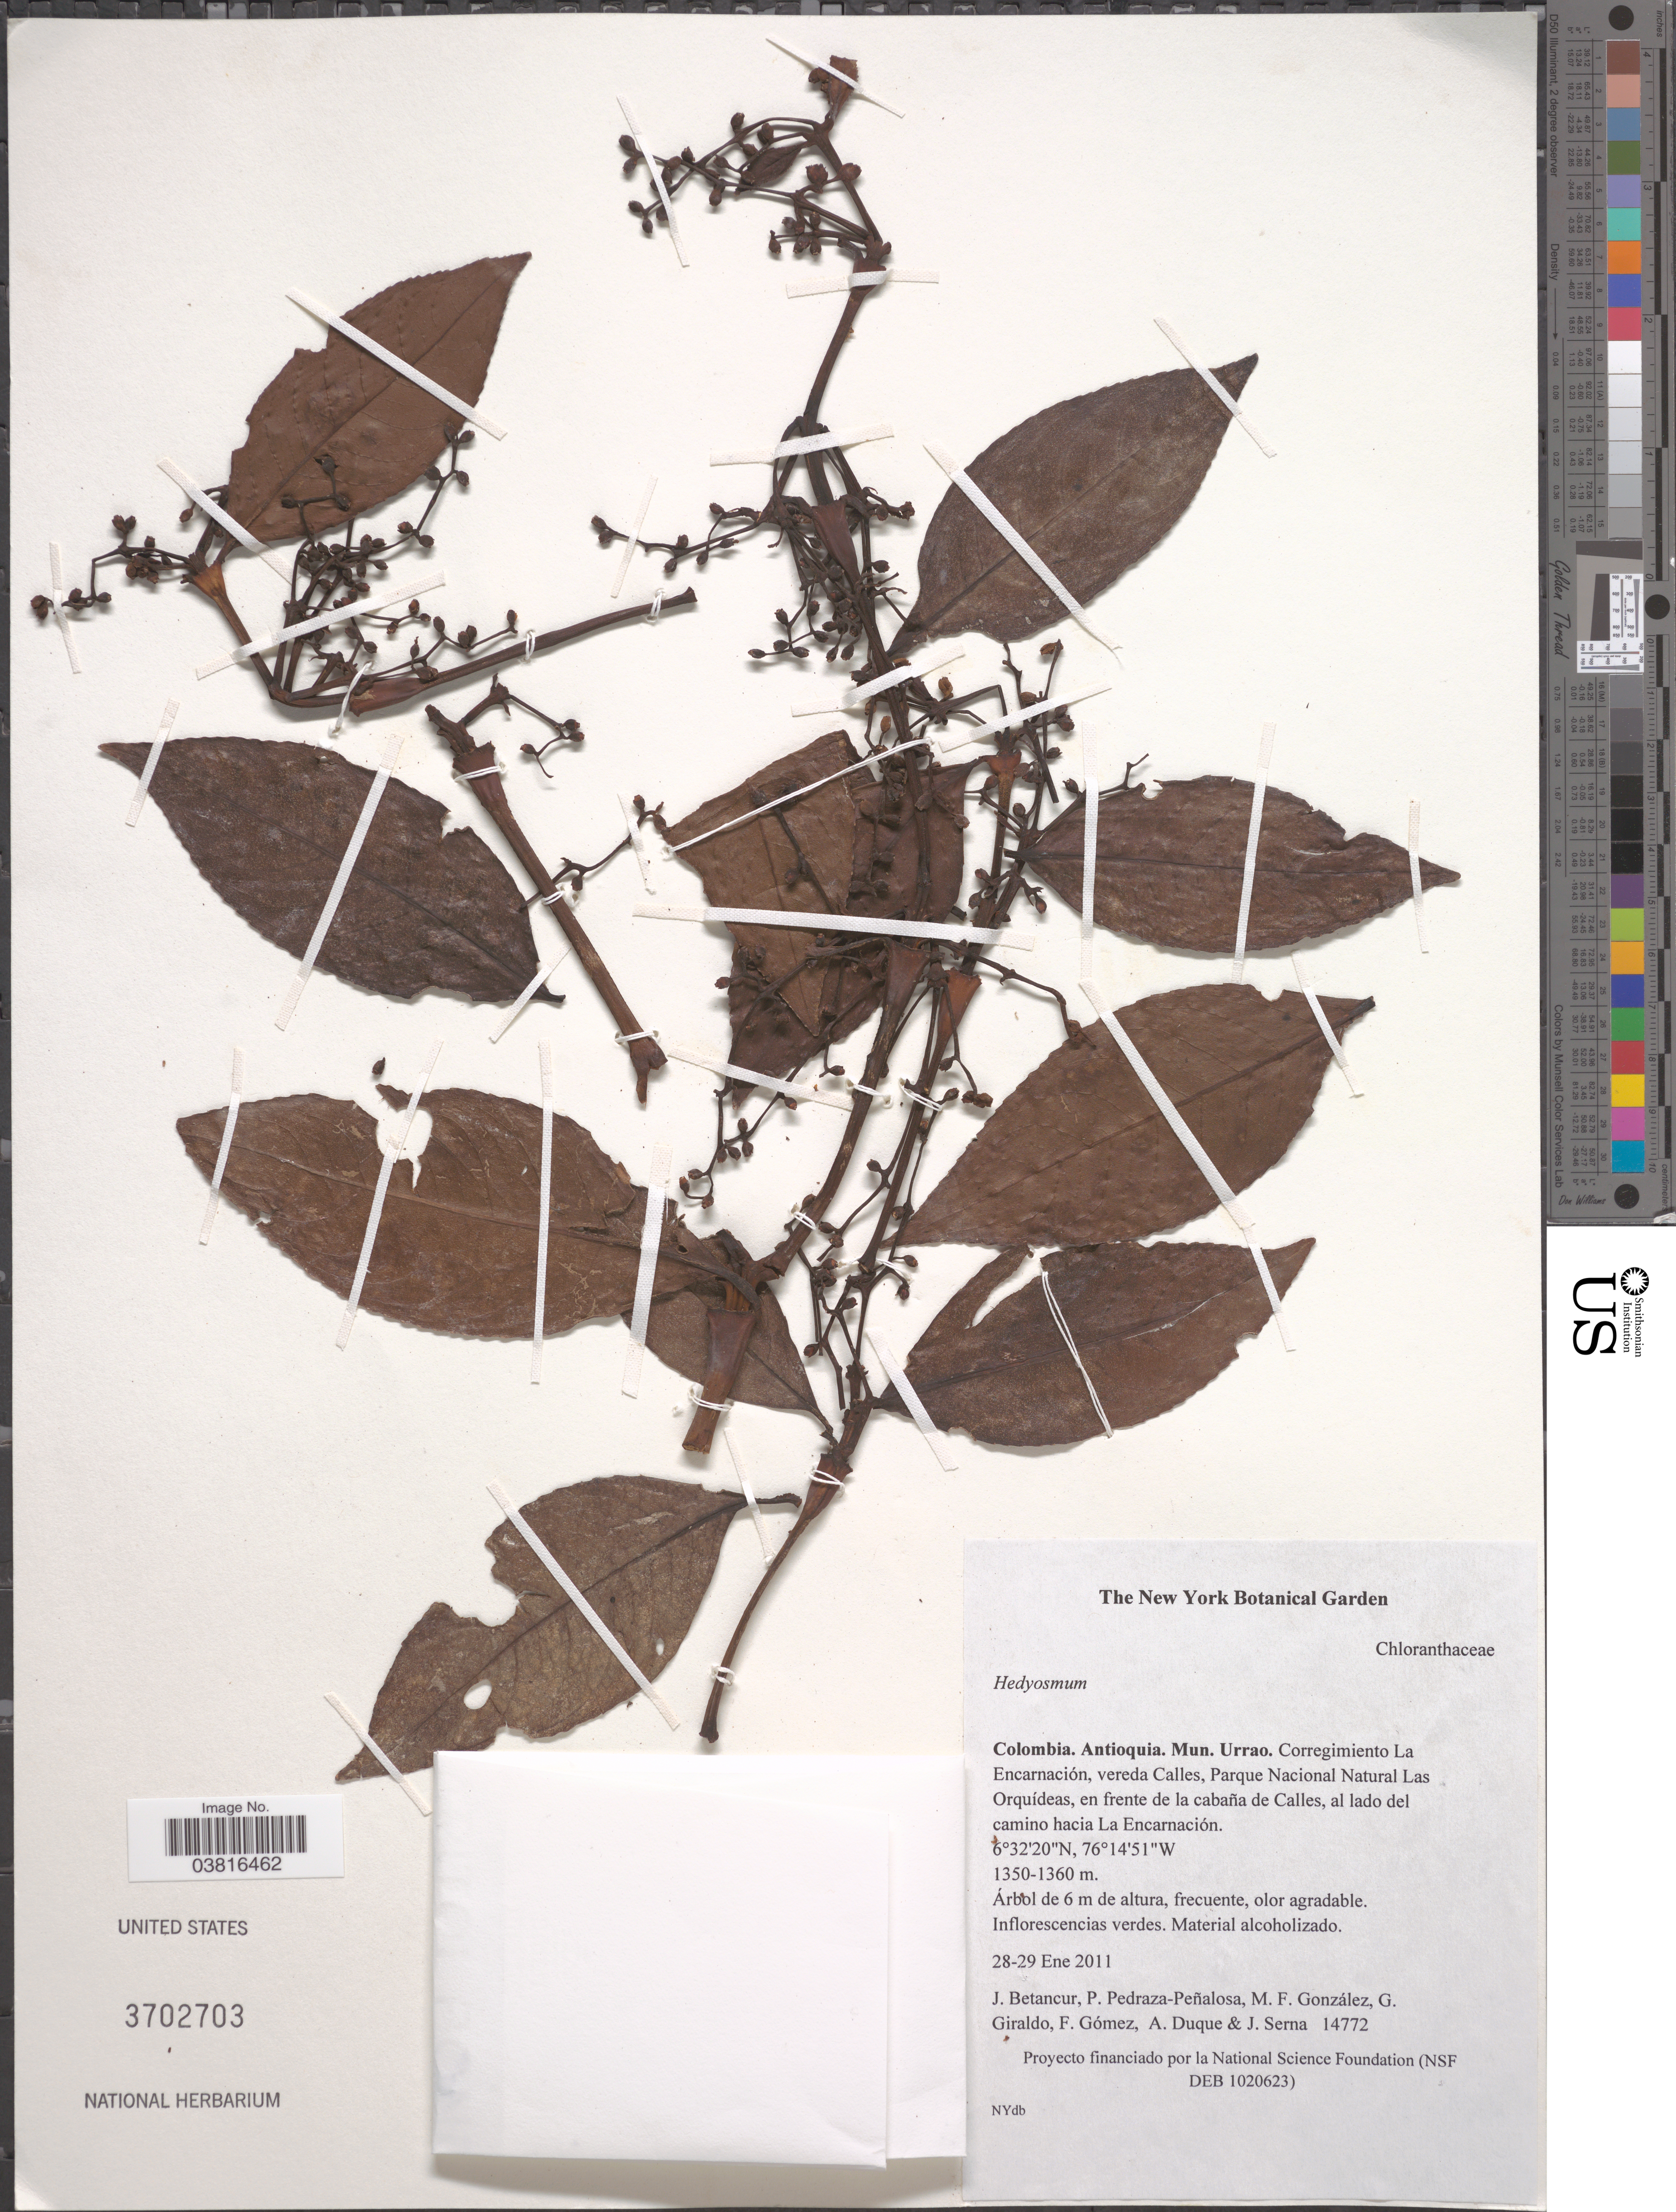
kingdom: Plantae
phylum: Tracheophyta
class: Magnoliopsida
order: Chloranthales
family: Chloranthaceae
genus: Hedyosmum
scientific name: Hedyosmum sp.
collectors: J. Betancur, P. Pedraza-Peñalosa, M. Gonzalez, G. Giraldo & et al.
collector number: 14772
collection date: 2011-01-28/2011-01-29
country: Colombia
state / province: Antioquia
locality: Mun. Urrao. Corregimiento La Encarnación, vereda Calles, Parque Nacional Natural Las Orquídeas, en frente de la cabaña de Calles, al lado del camino hacia La Encarnación.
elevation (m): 1350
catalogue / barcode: US 3702703